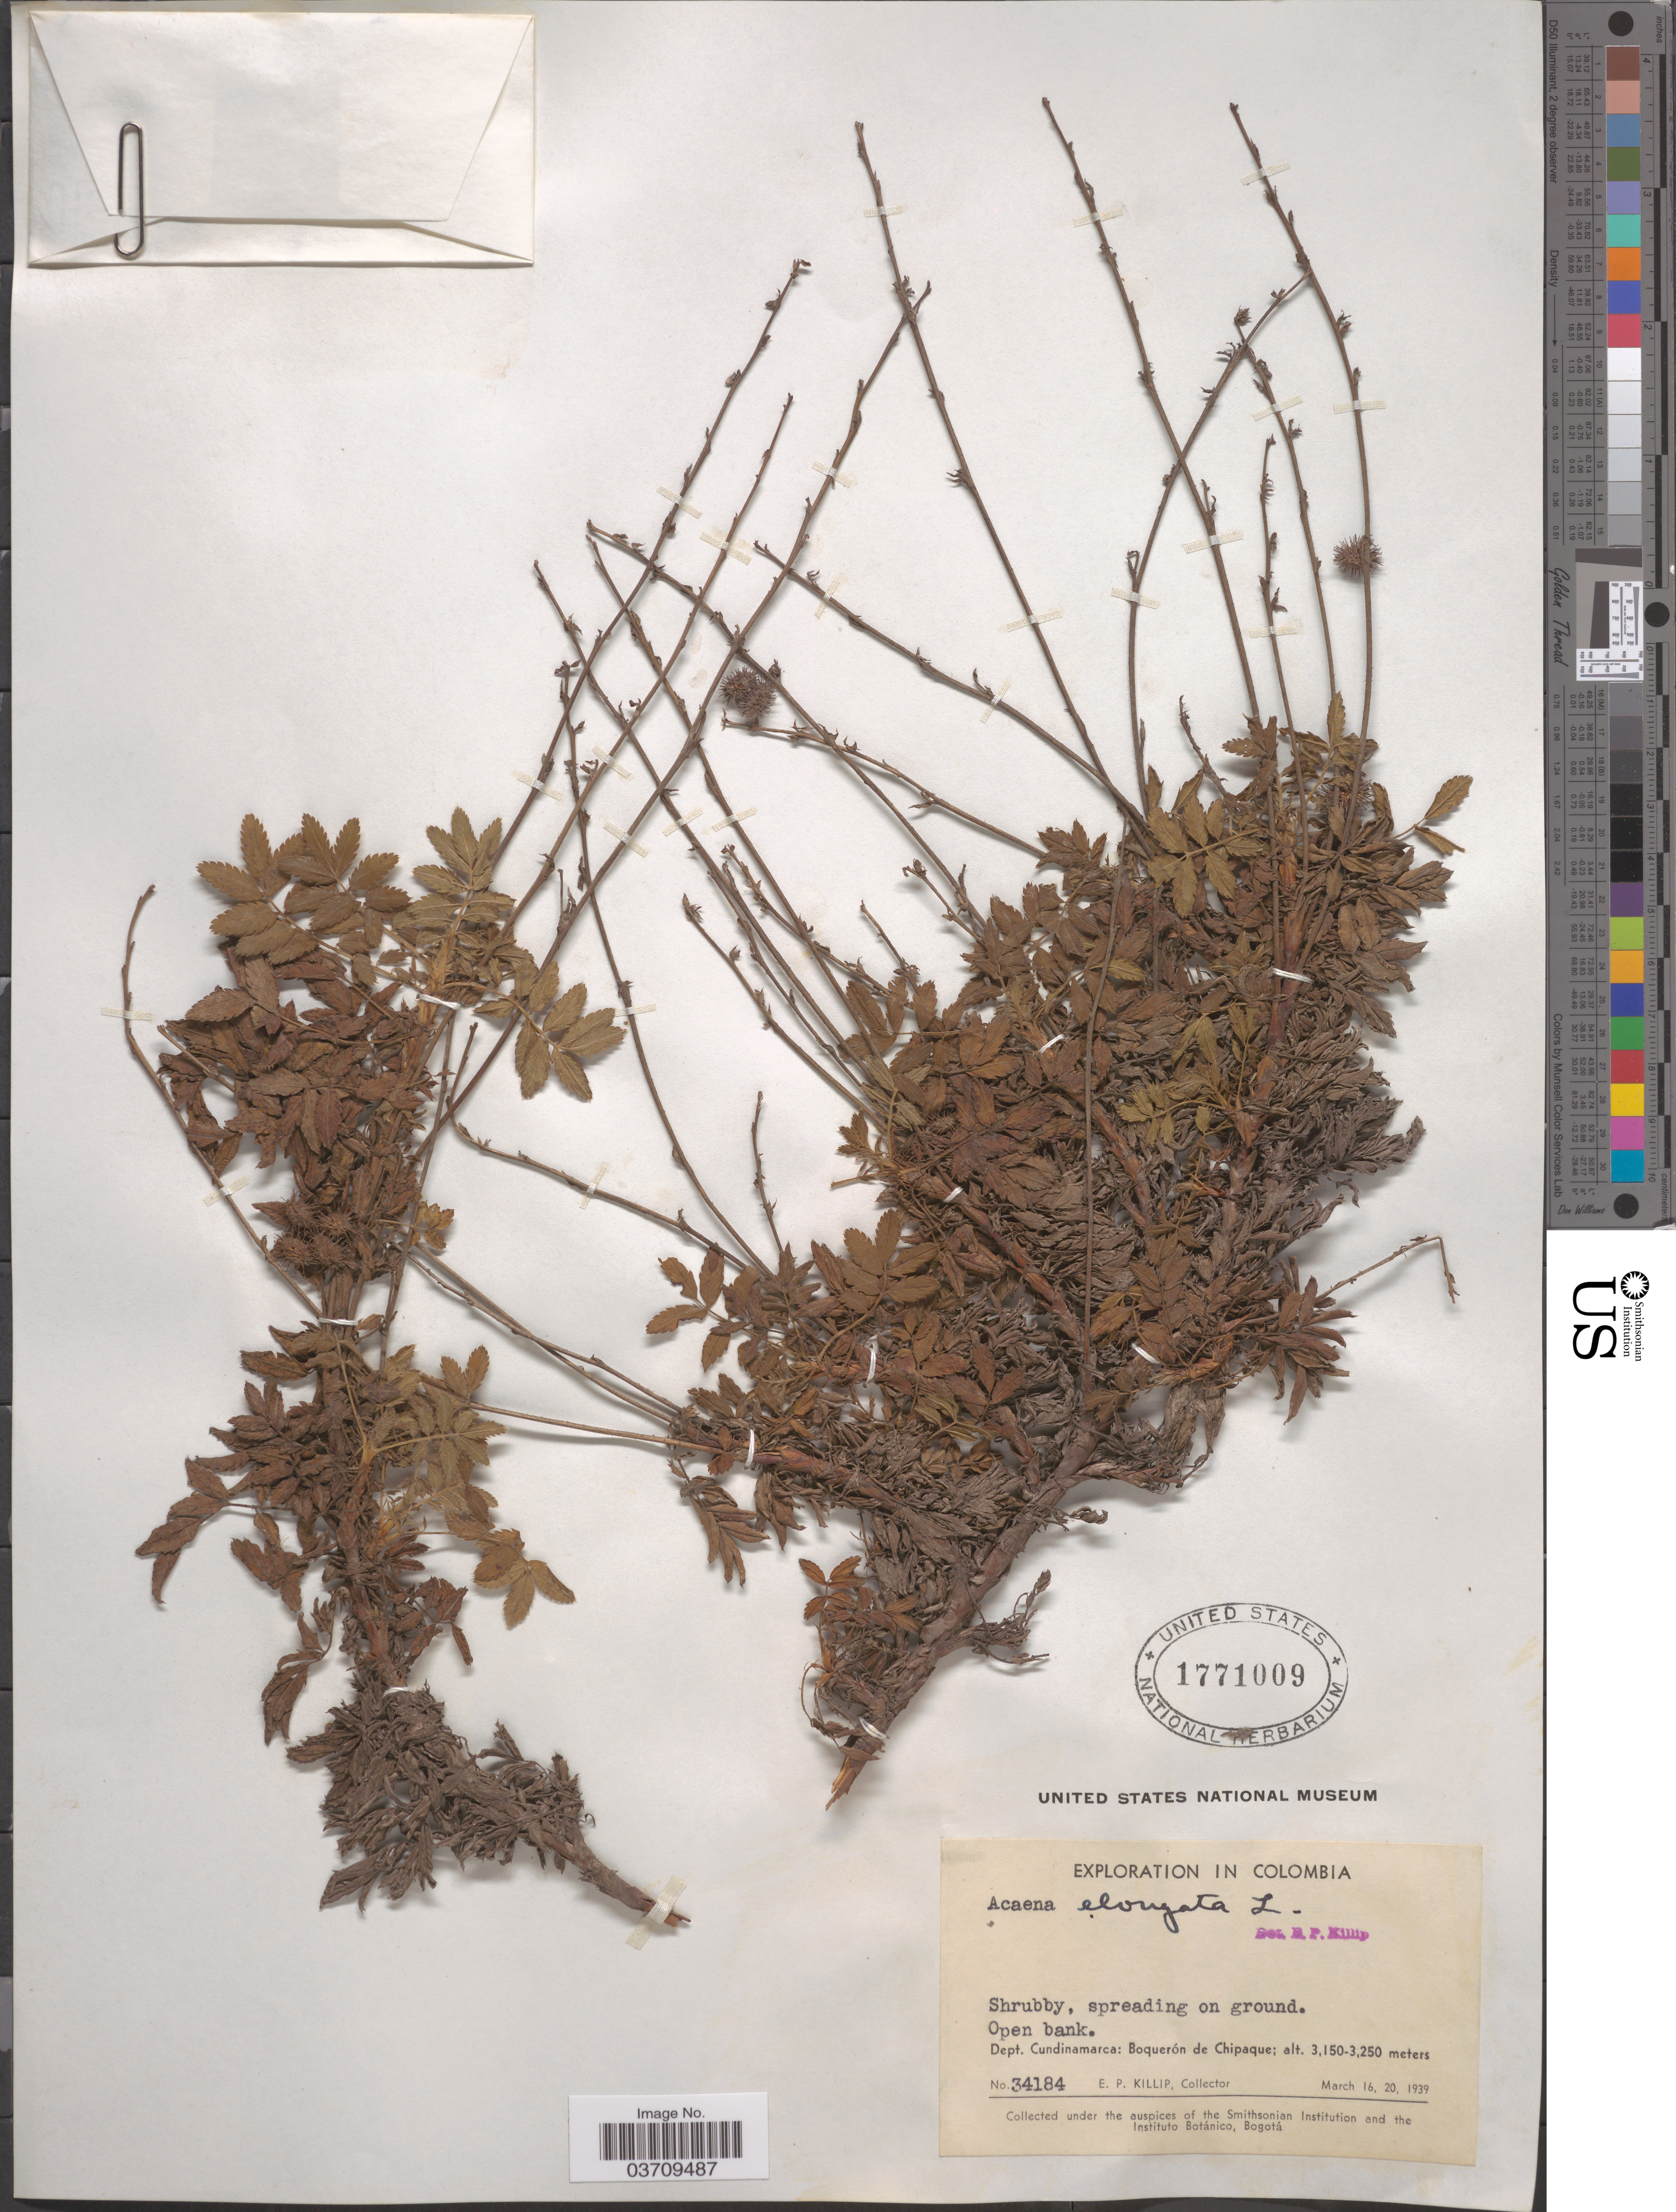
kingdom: Plantae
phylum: Tracheophyta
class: Magnoliopsida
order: Rosales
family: Rosaceae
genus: Acaena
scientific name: Acaena elongata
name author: L.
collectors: E. P. Killip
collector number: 34184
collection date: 1939-03-16/1939-03-20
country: Colombia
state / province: Cundinamarca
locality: Dept. Cundinamarca: Boquerón de Chipaque.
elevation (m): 3150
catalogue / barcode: US 1771009